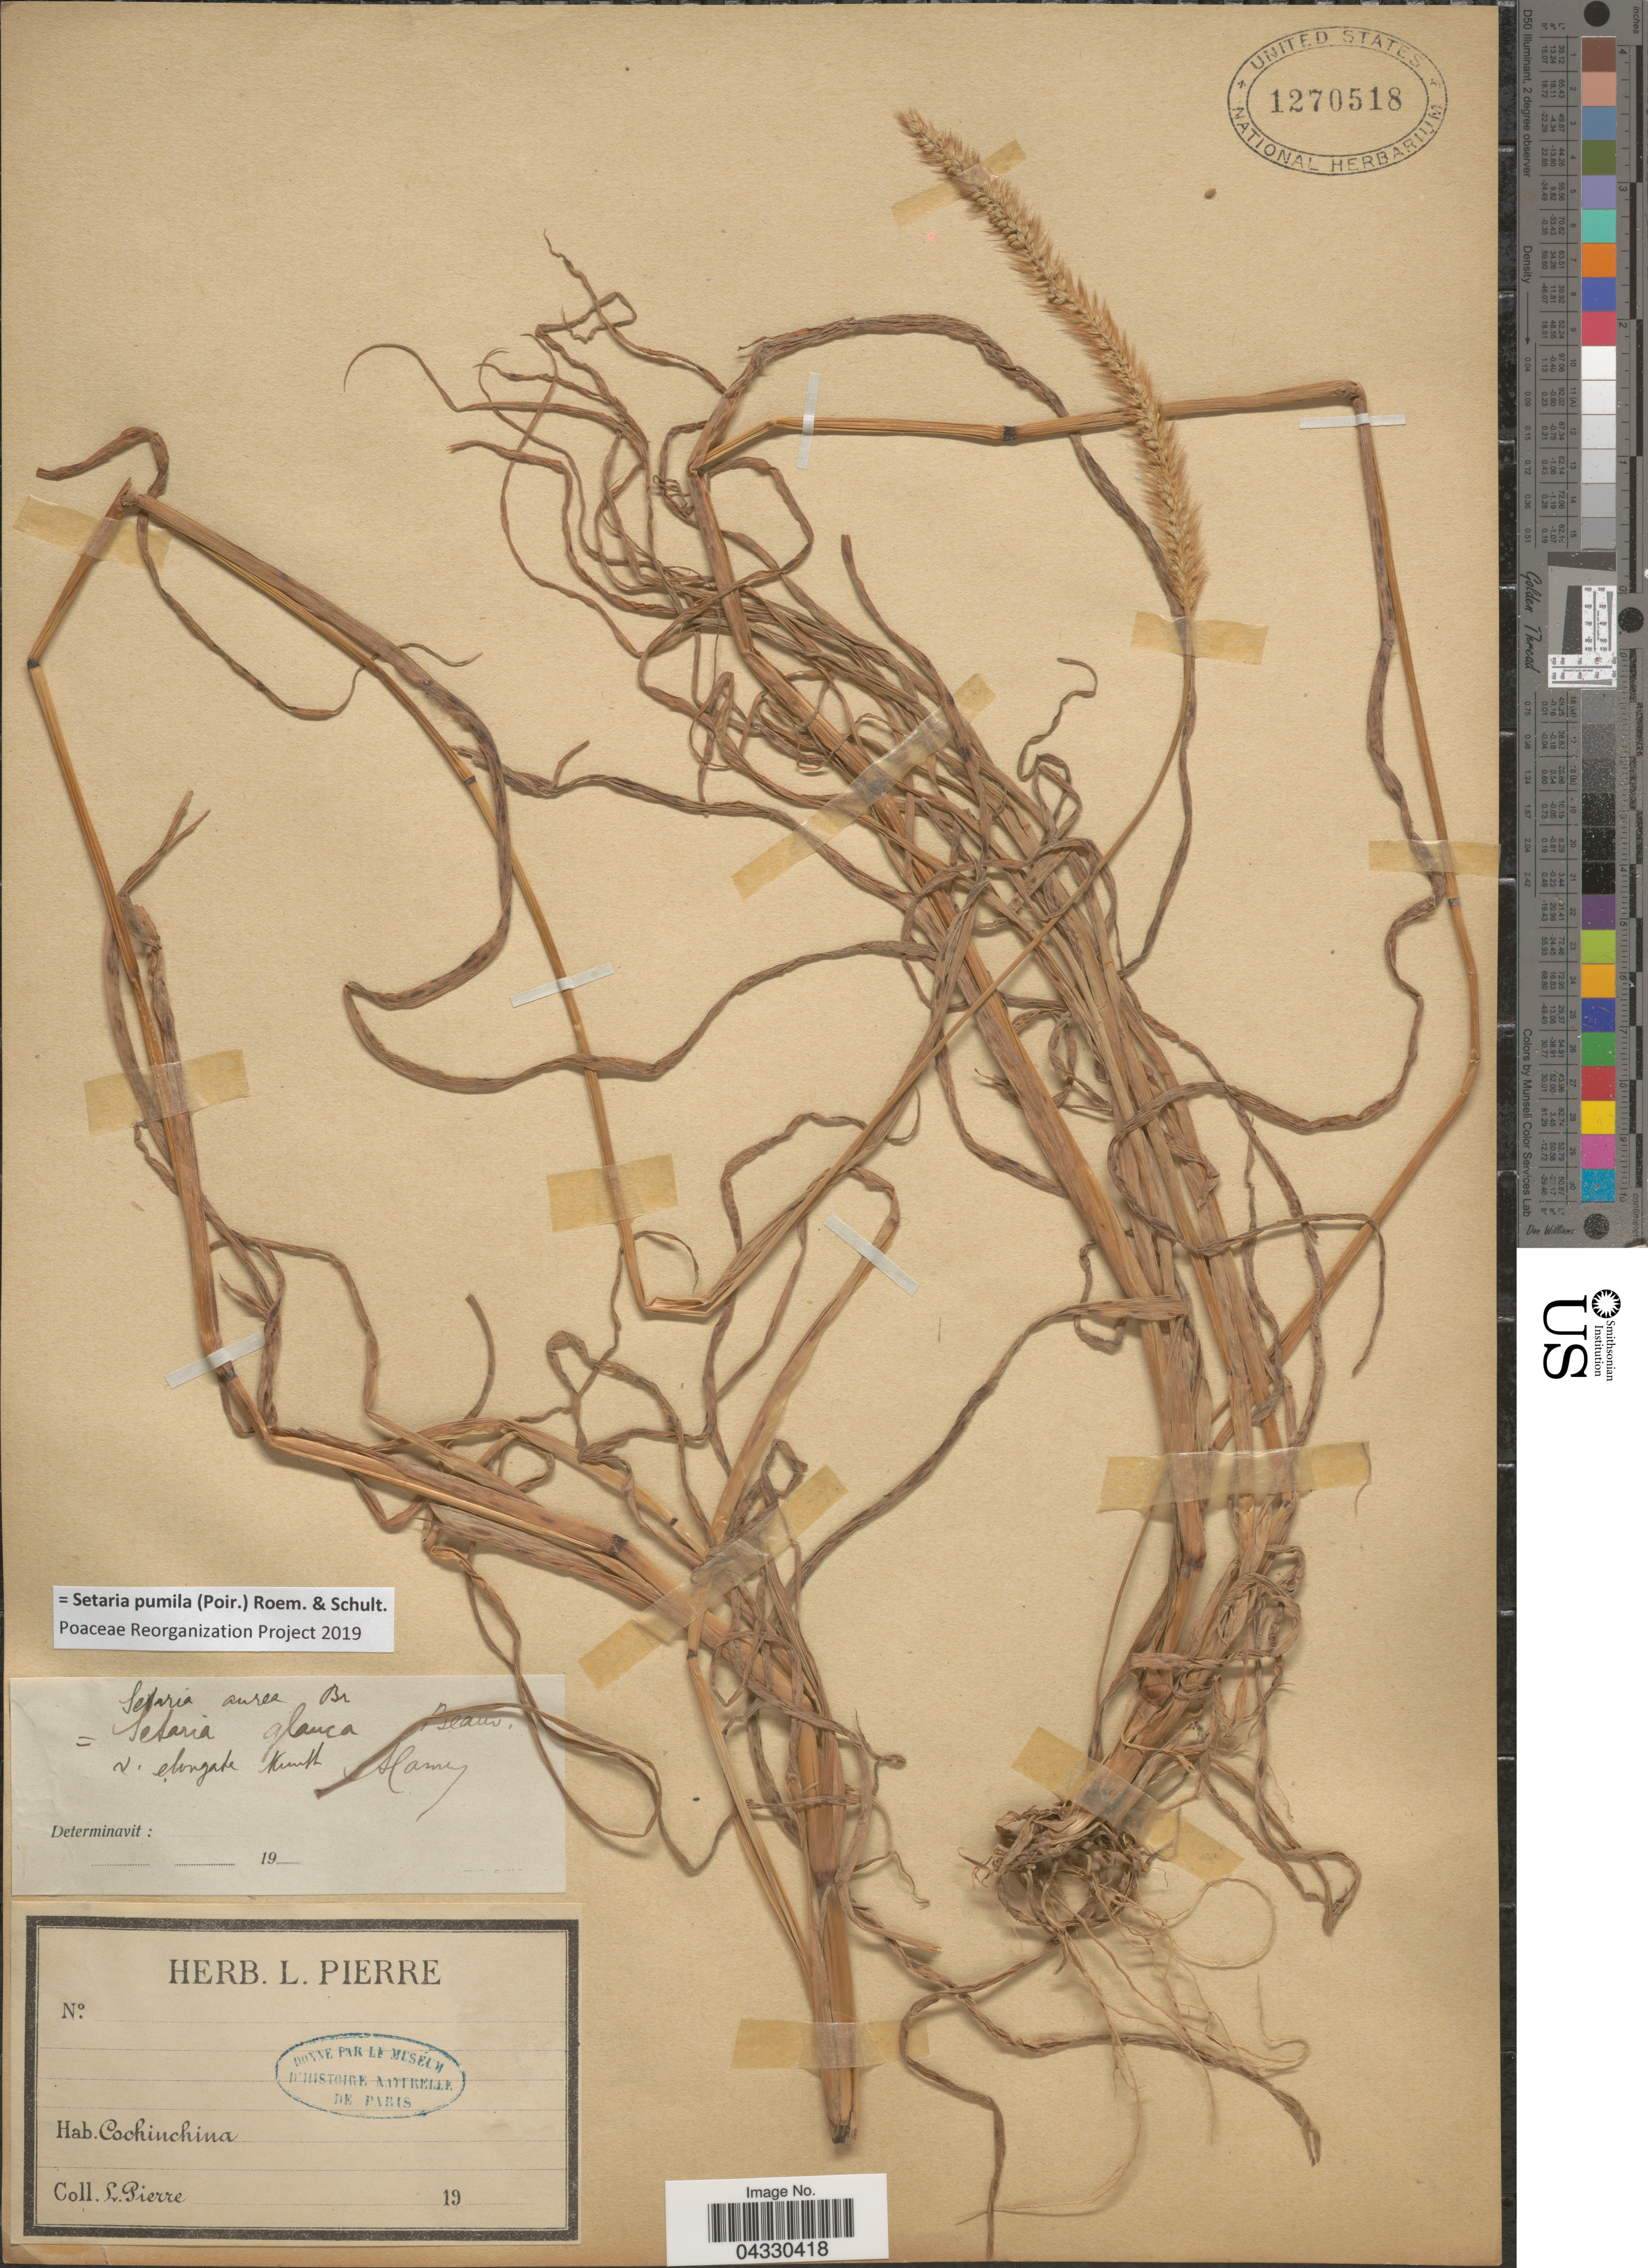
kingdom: Plantae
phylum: Tracheophyta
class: Liliopsida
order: Poales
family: Poaceae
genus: Setaria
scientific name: Setaria pumila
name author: (Poir.) Roem. & Schult.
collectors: L. Pierre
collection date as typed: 19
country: Vietnam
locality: Cochinchina.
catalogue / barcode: US 1270518